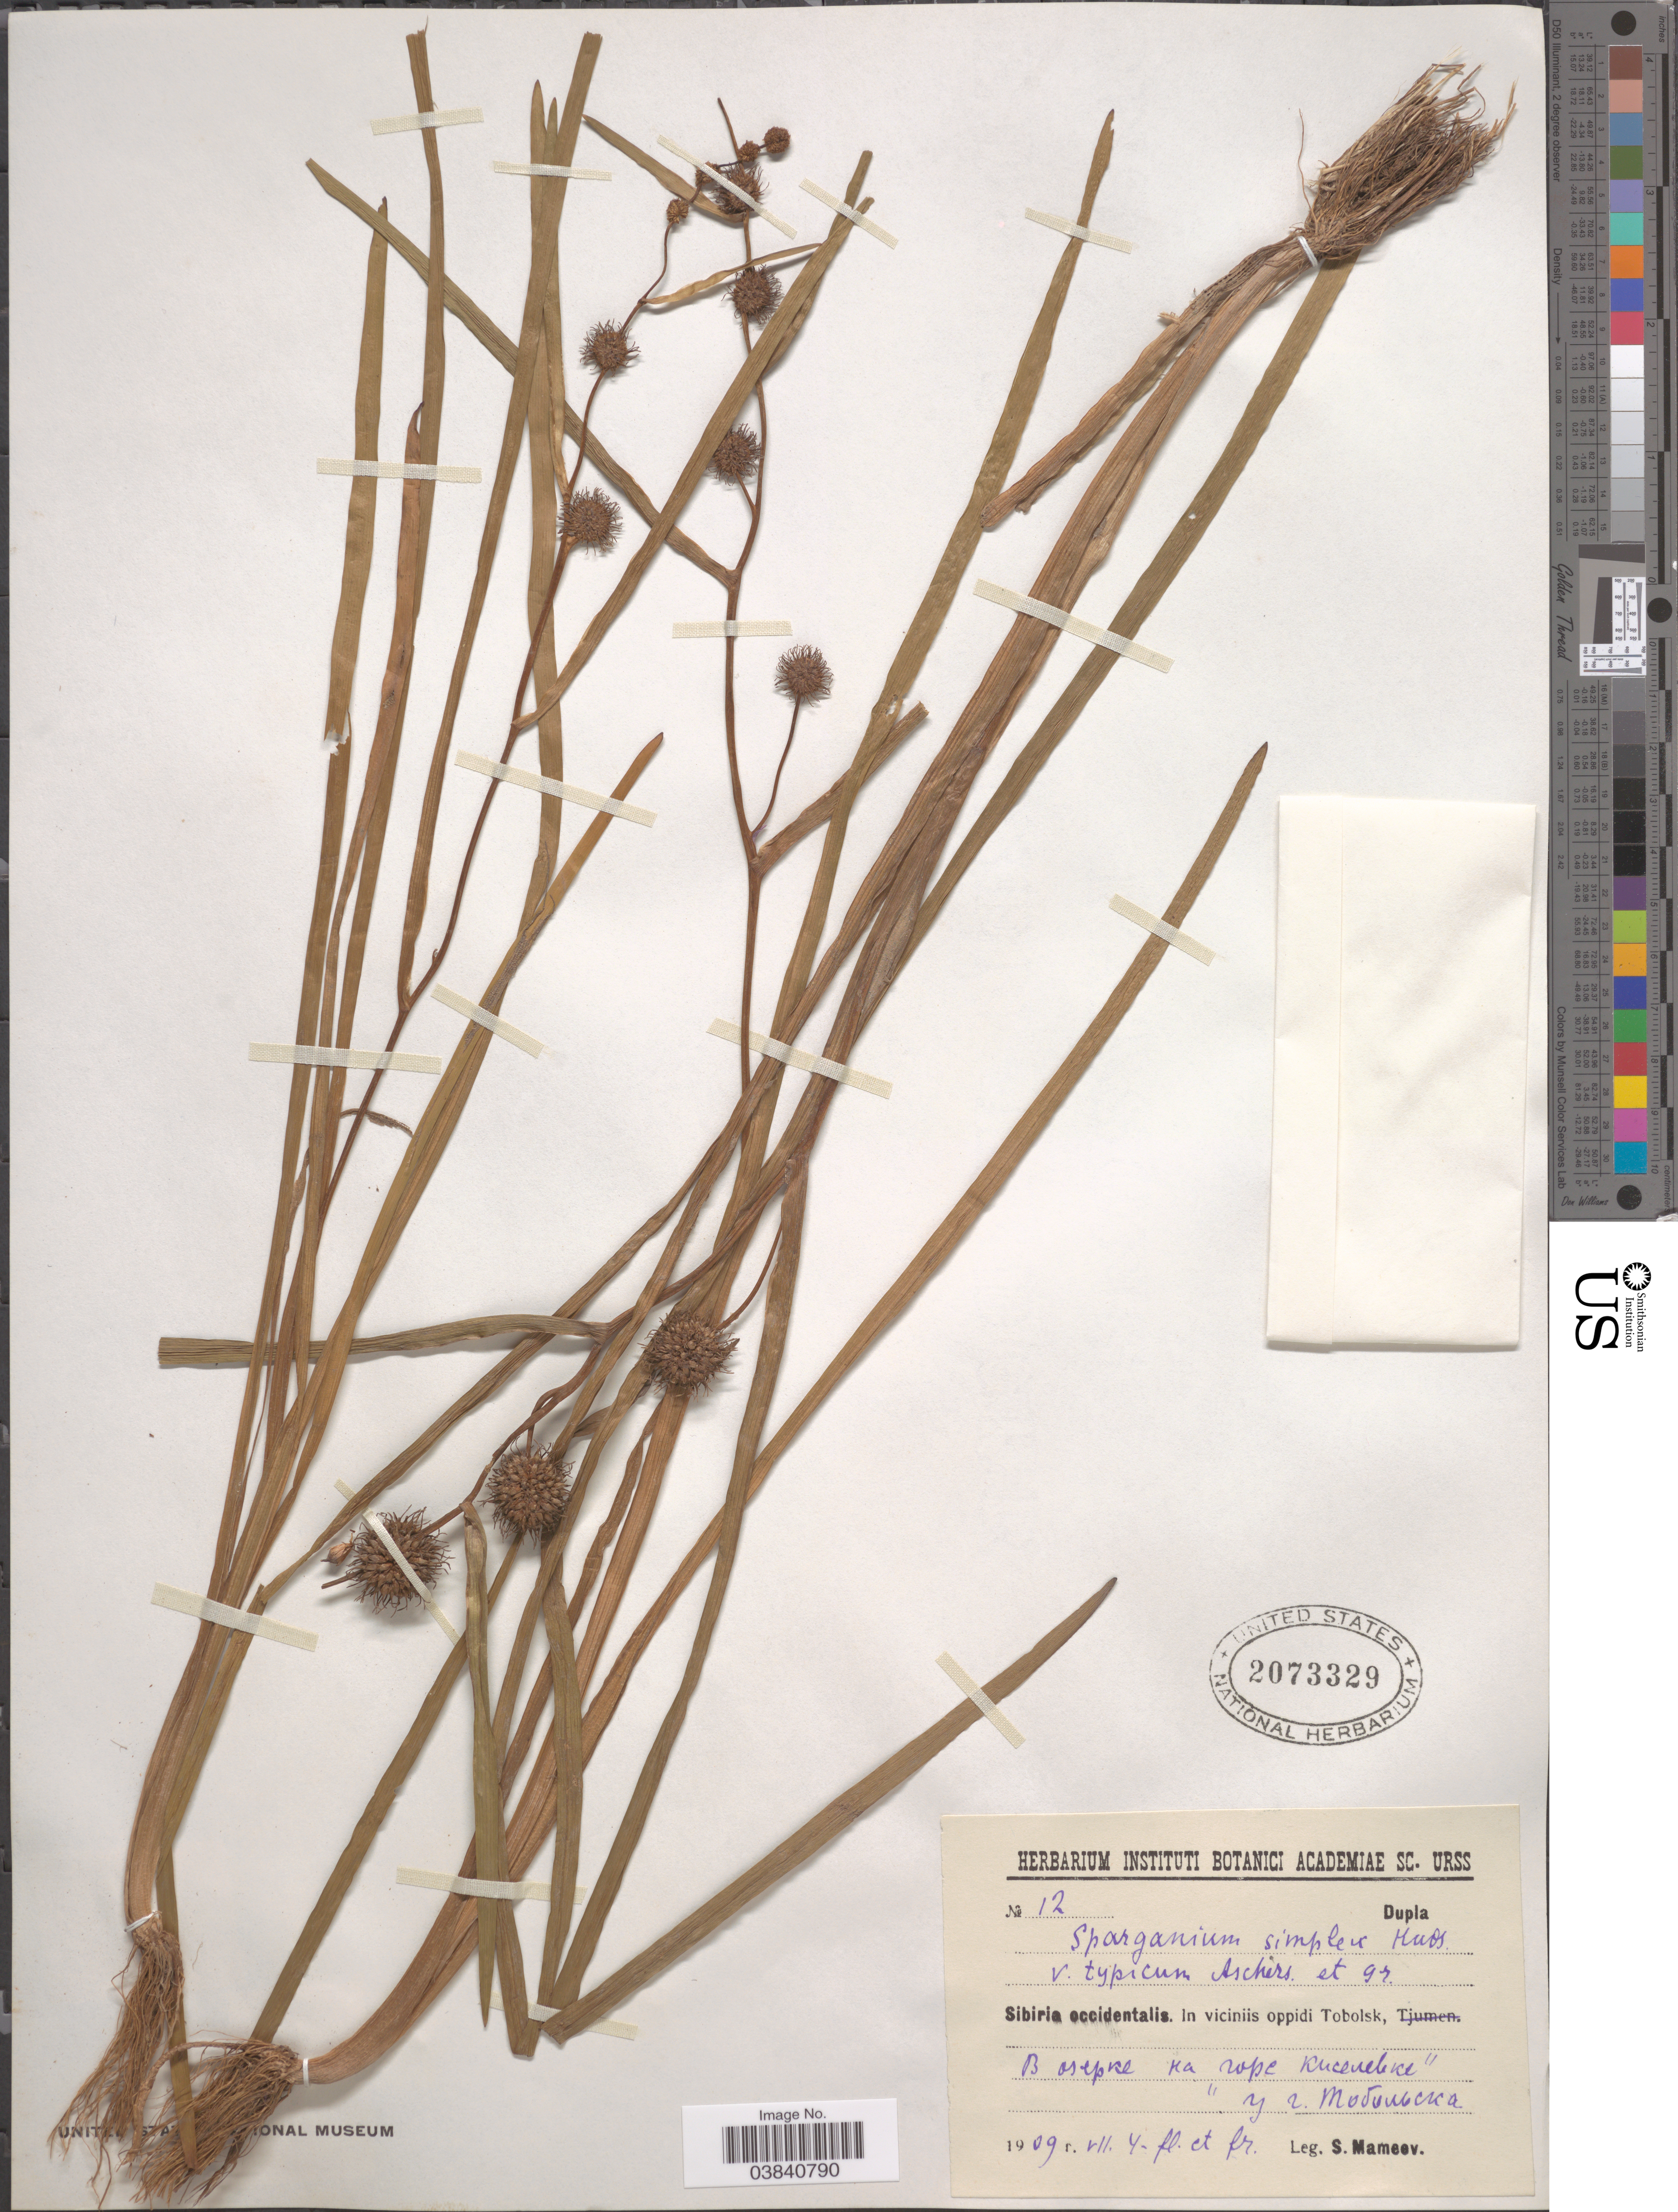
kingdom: Plantae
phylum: Tracheophyta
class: Liliopsida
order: Poales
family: Typhaceae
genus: Sparganium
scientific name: Sparganium simplex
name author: Huds.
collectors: S. Mameev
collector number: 12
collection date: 1909-07-04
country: Russian Federation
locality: Sibiria occidentalis. In viciniis oppidi Tobolsk.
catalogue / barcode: US 2073329